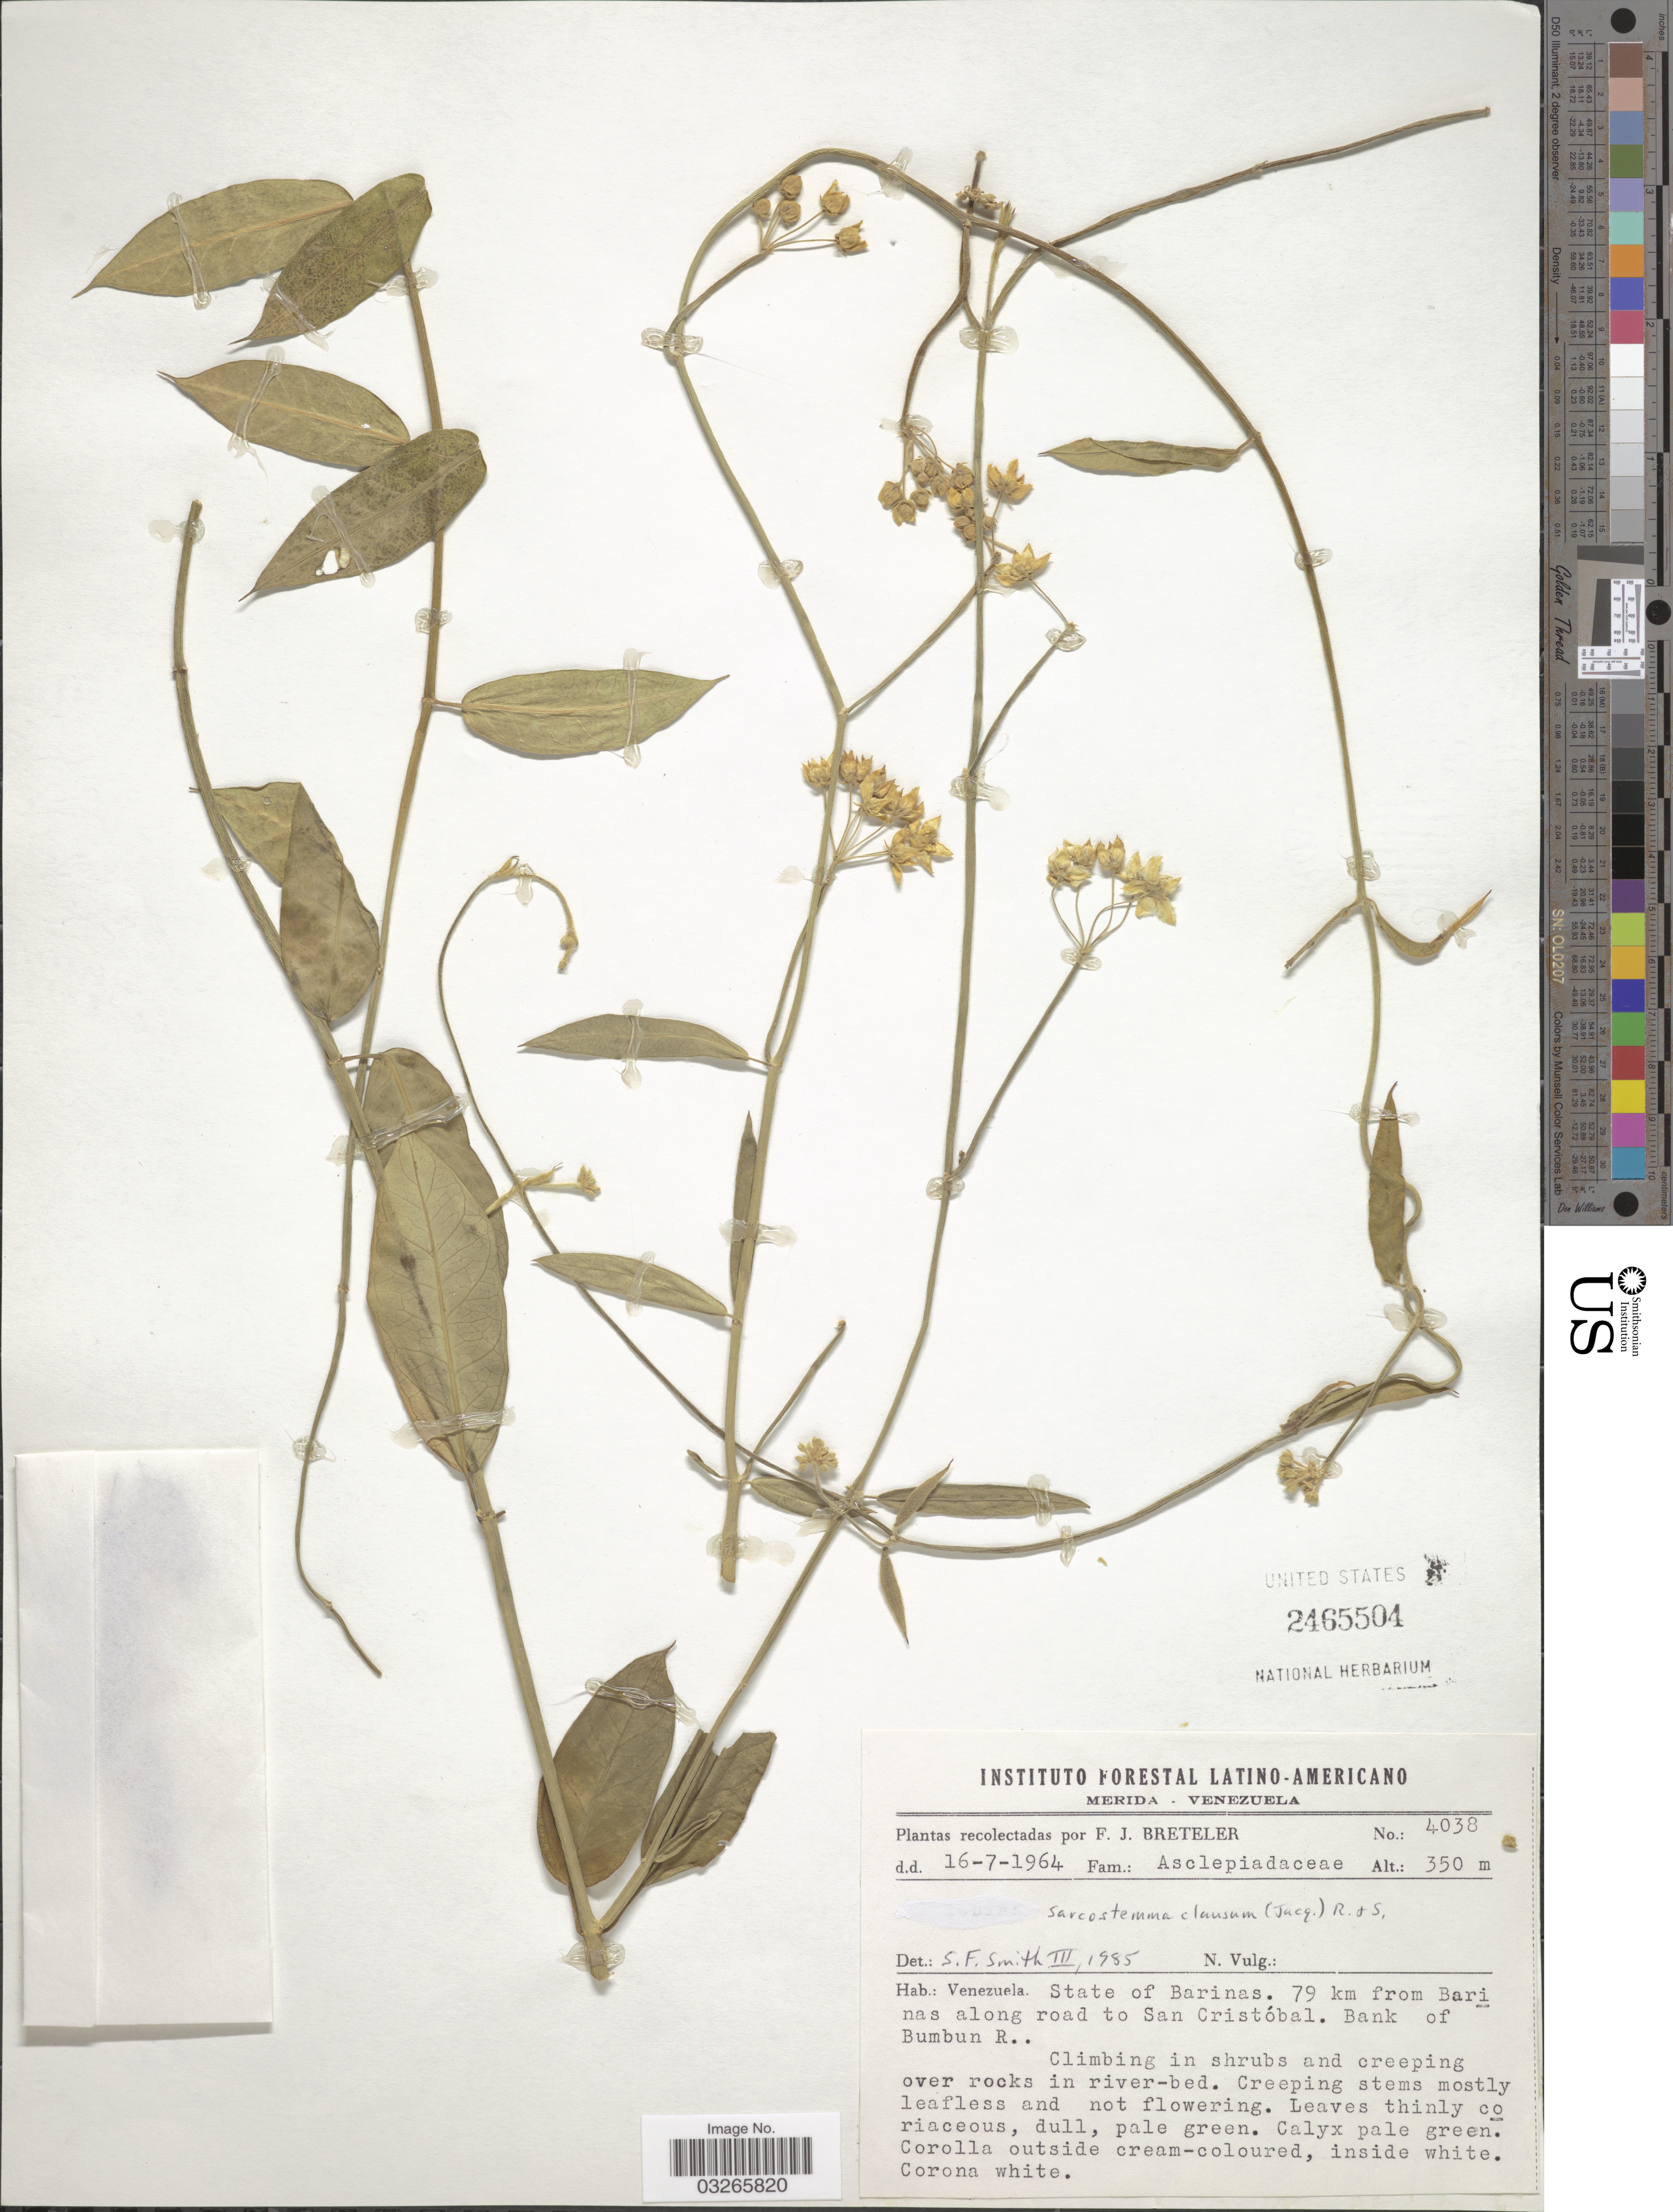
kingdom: Plantae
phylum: Tracheophyta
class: Magnoliopsida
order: Gentianales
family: Apocynaceae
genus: Sarcostemma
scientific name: Sarcostemma clausum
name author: (Jacq.) Schult.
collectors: F. J. Breteler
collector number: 4038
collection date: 1964-07-16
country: Venezuela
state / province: Barinas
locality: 79 km from Barinas along road to San Cristóbal. Bank of Bumbun R.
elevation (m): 350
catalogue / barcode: US 2465504